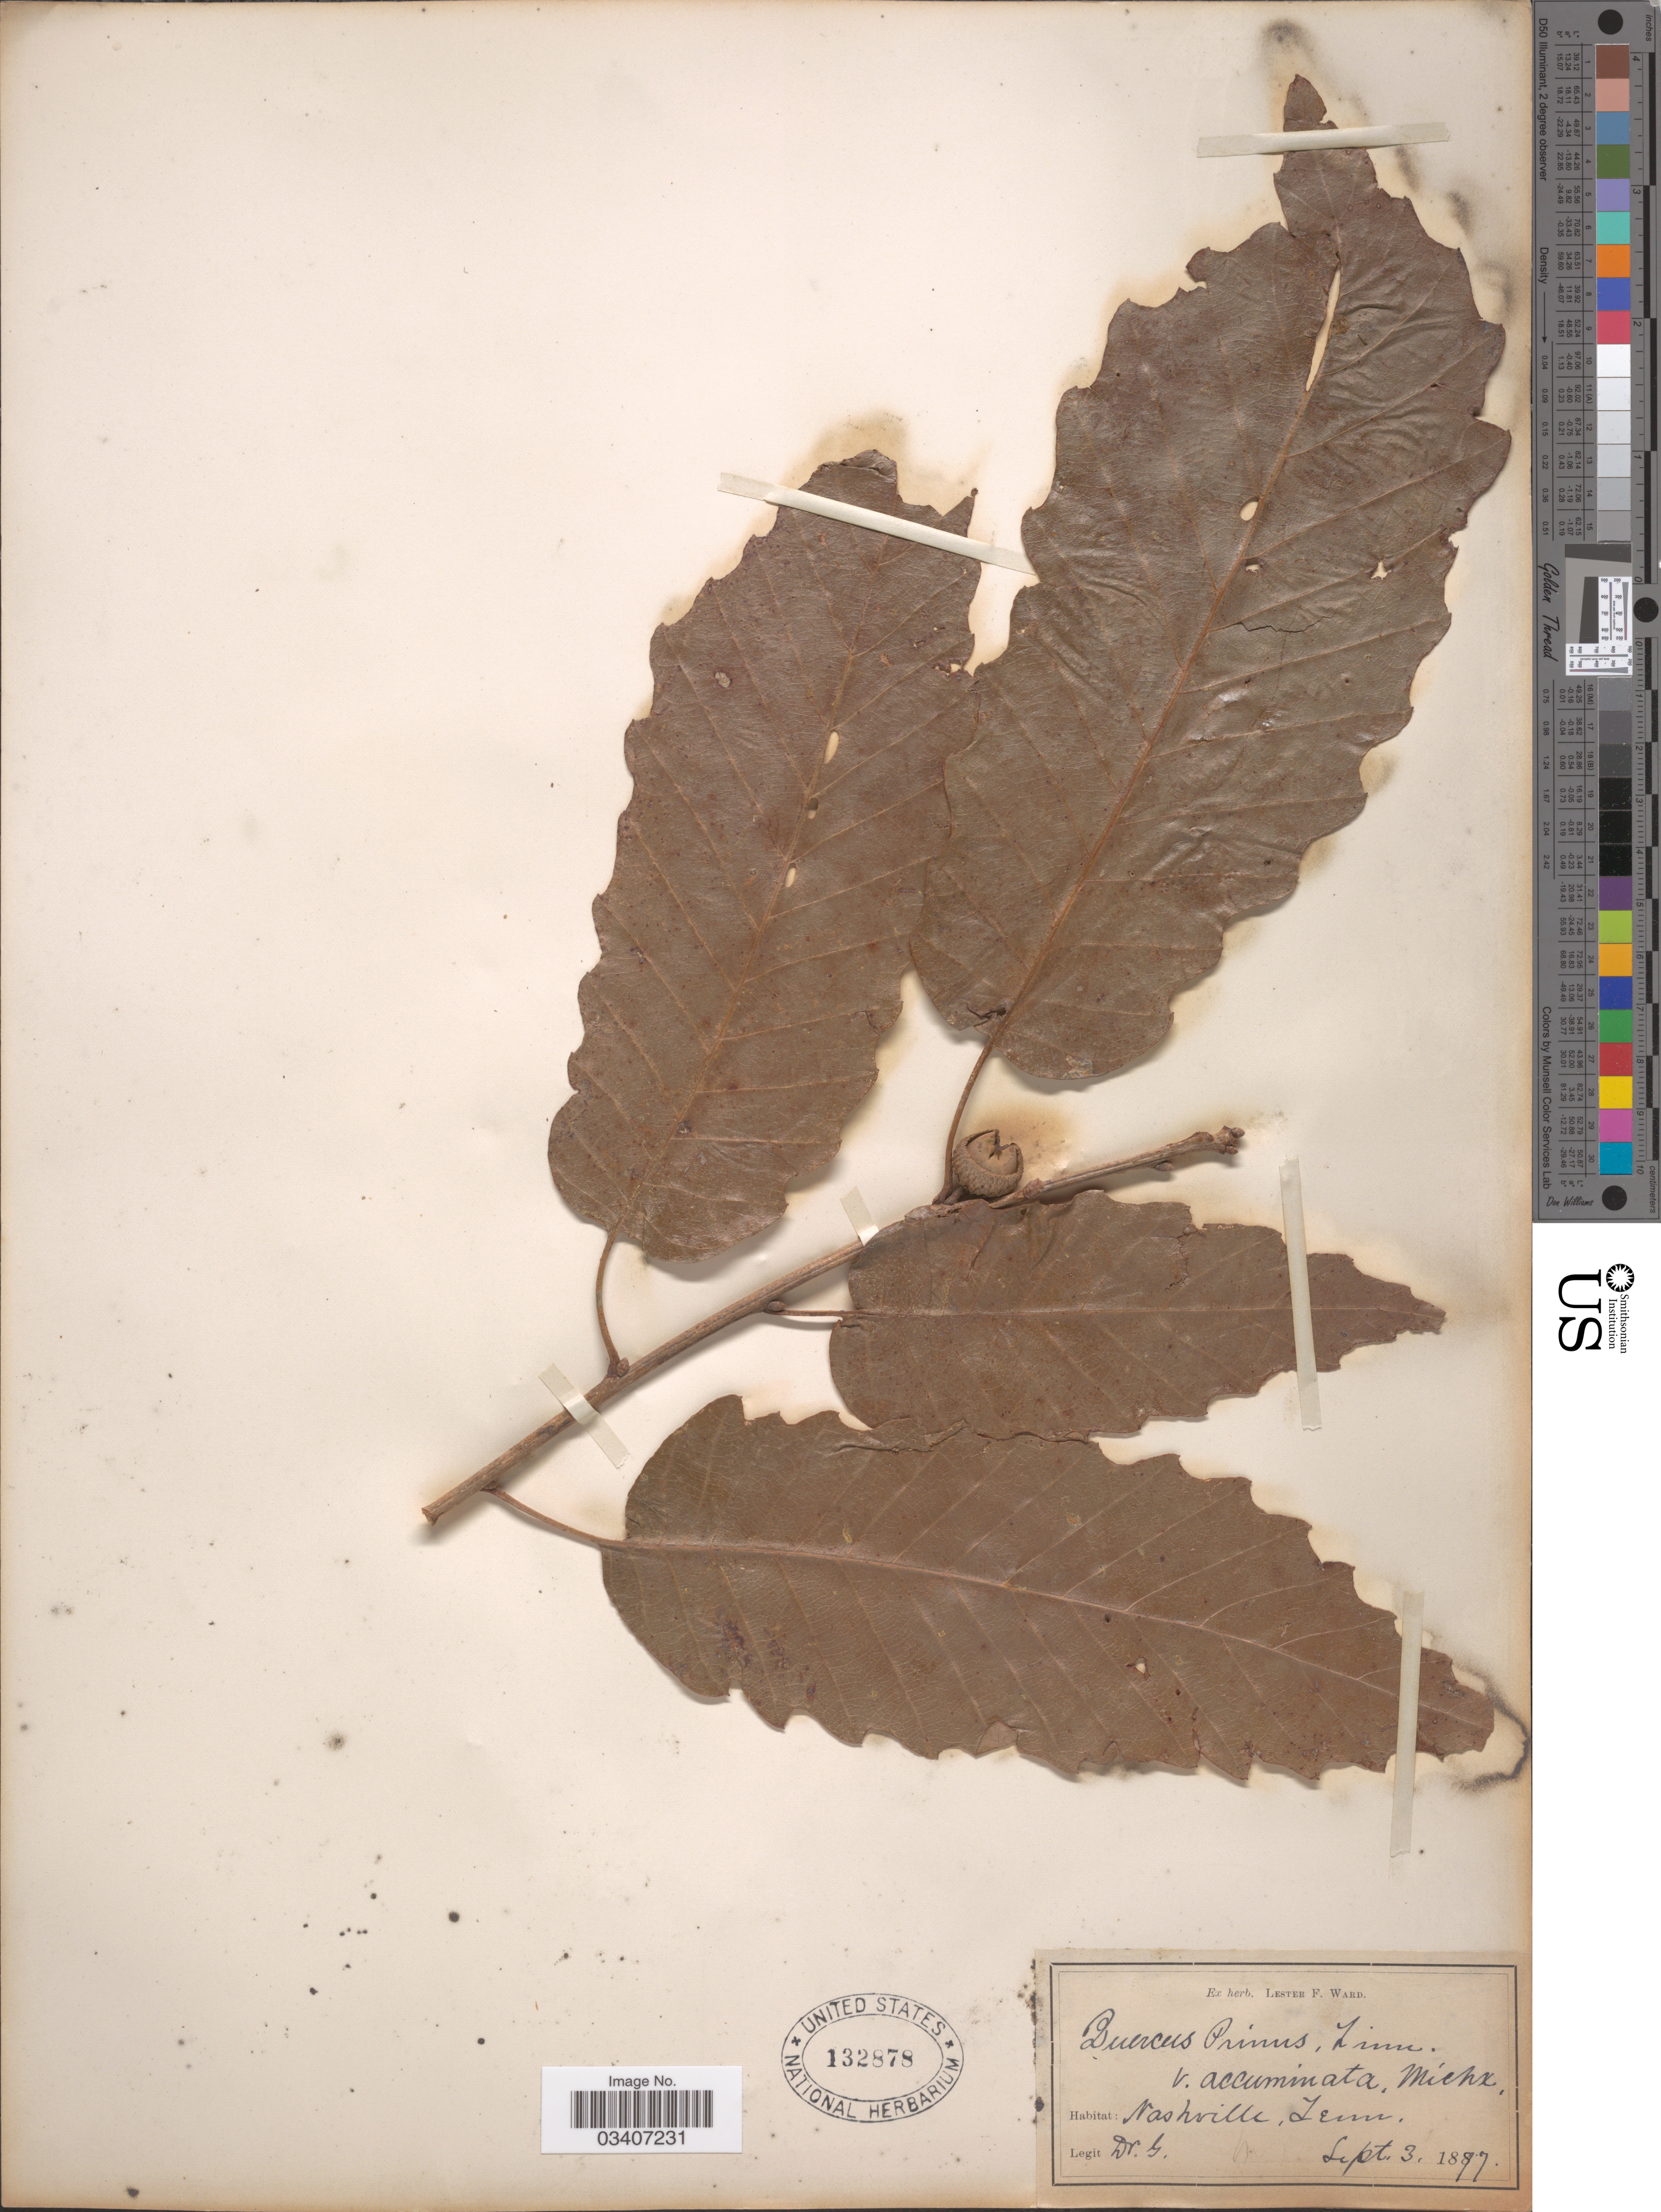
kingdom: Plantae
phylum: Tracheophyta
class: Magnoliopsida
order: Fagales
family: Fagaceae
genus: Quercus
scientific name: Quercus muehlenbergii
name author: Engelm.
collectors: G.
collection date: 1877-09-03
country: United States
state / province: Tennessee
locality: Nashville.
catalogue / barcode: US 132878